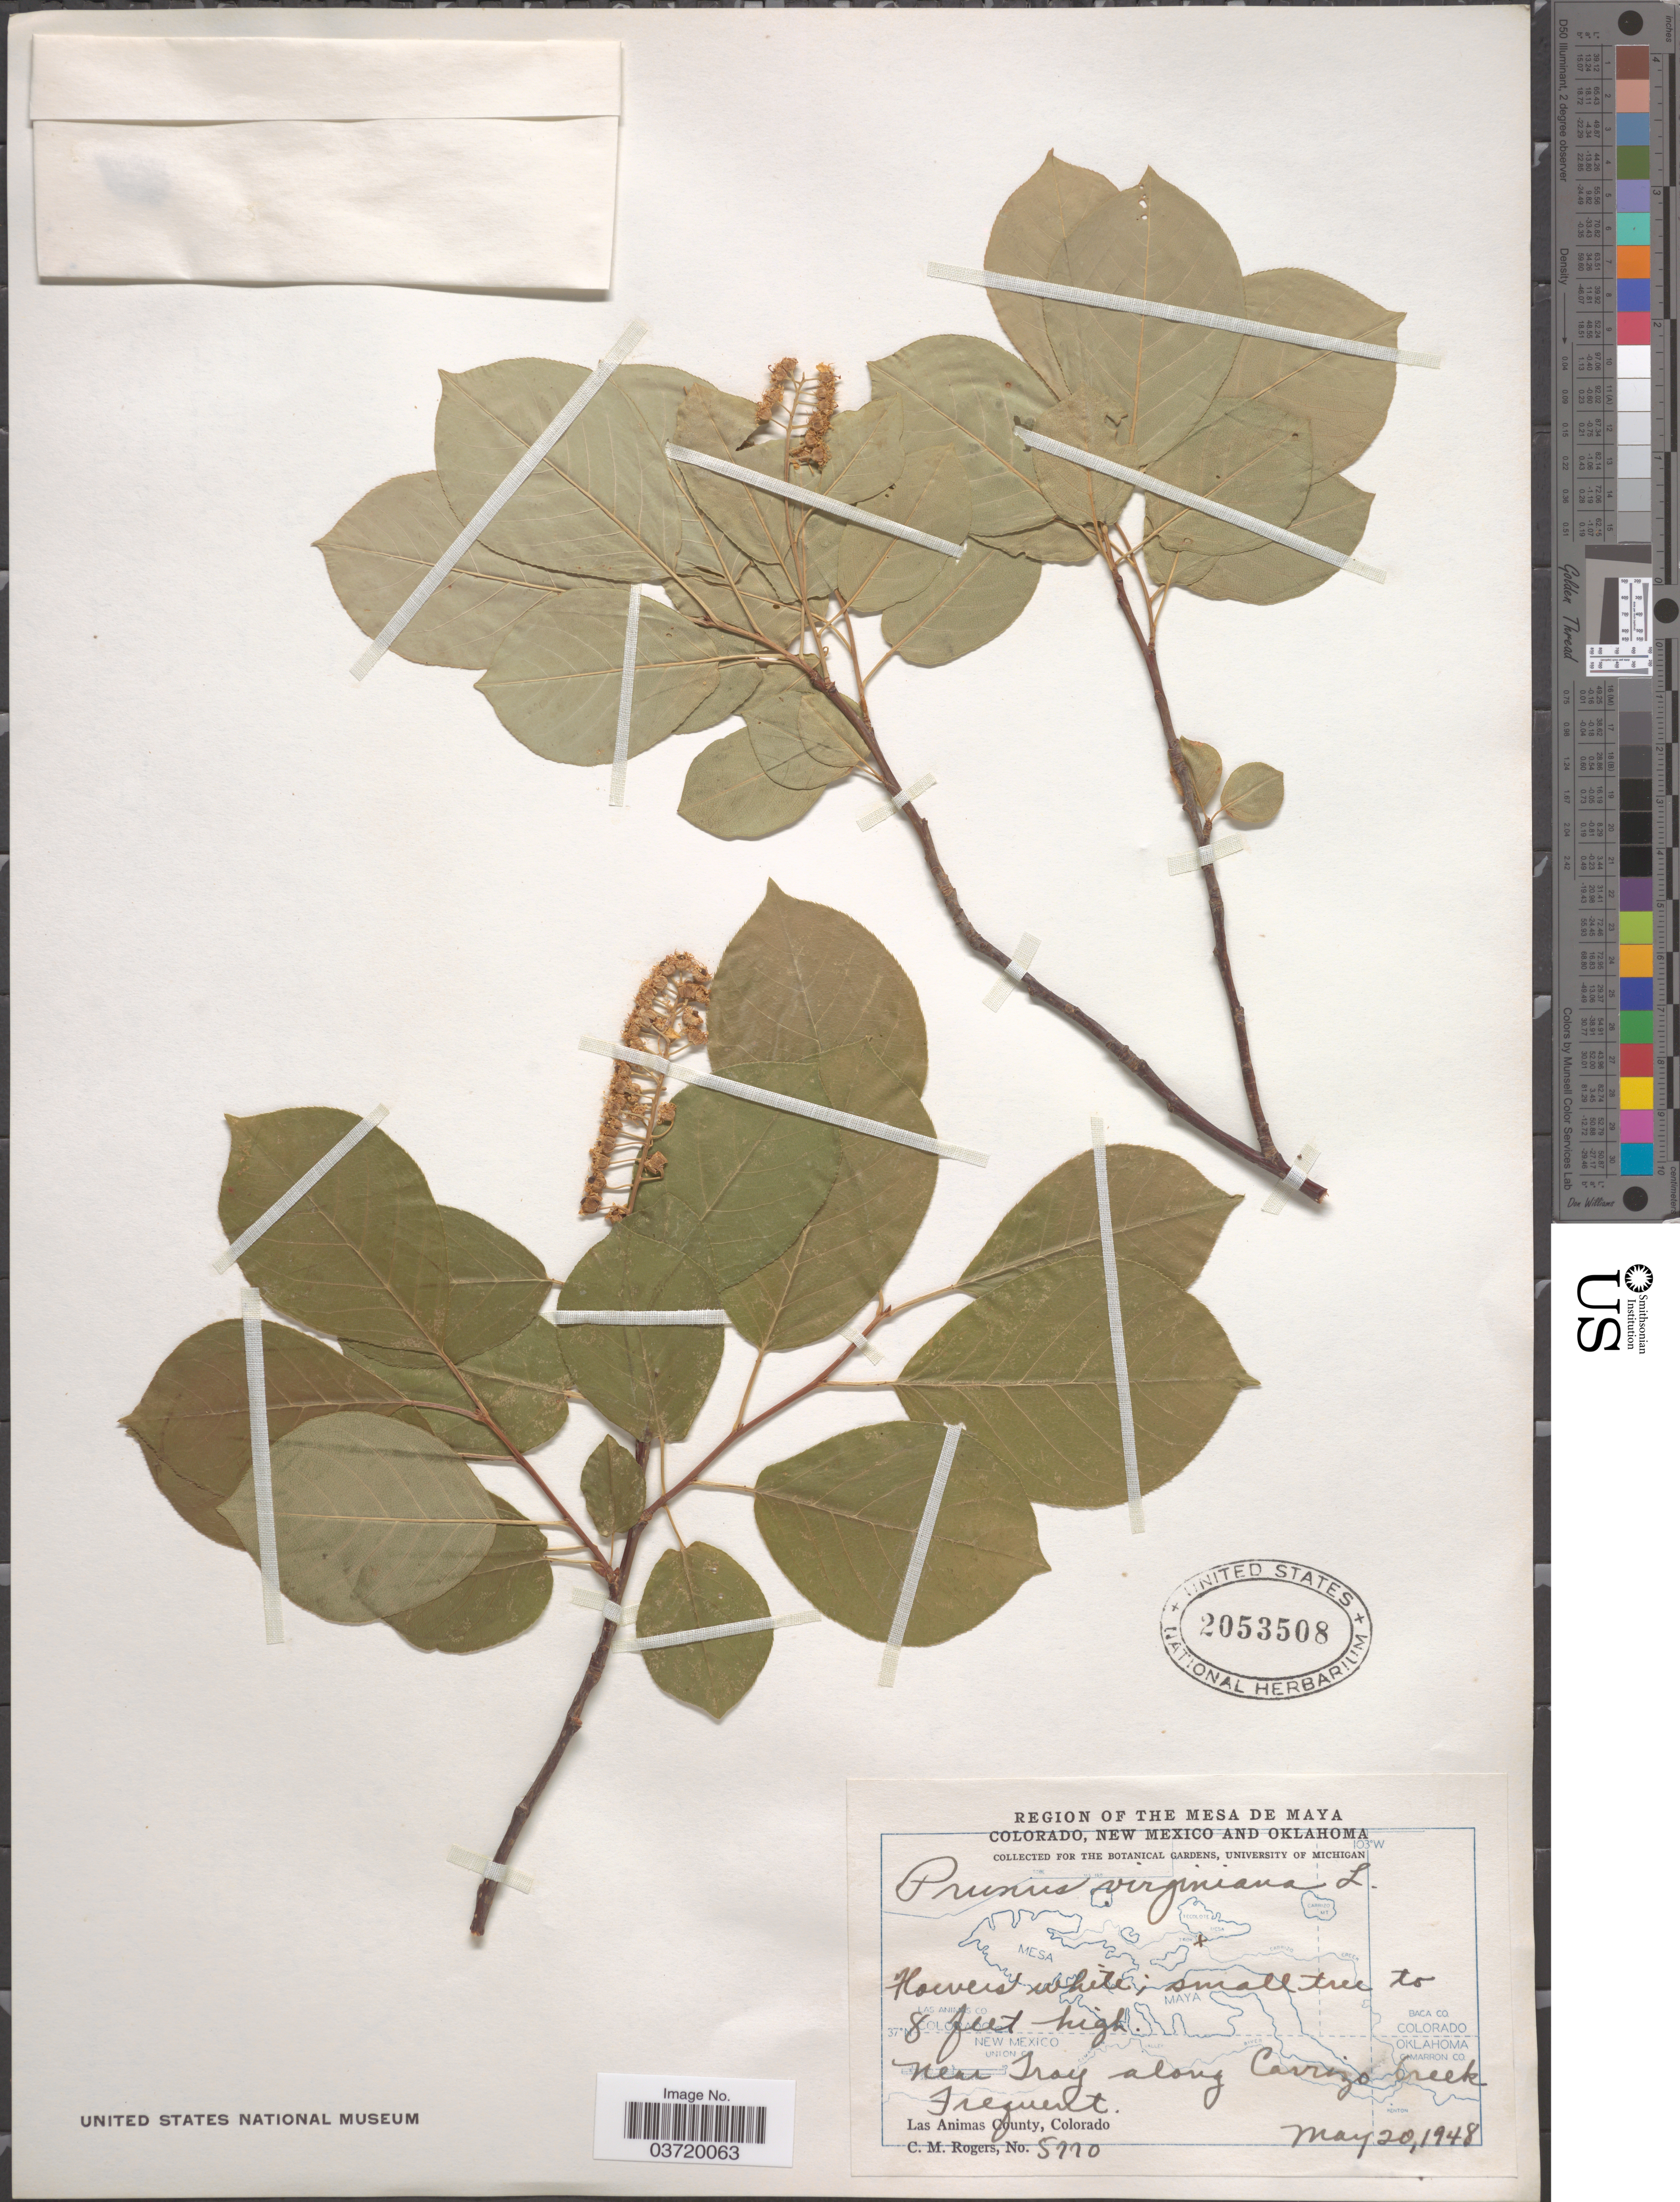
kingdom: Plantae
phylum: Tracheophyta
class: Magnoliopsida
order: Rosales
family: Rosaceae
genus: Prunus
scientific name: Prunus virginiana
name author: L.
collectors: C. M. Rogers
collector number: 5770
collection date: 1948-05-20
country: United States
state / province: Colorado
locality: Region of the Mesa de Maya. Near Troy along Cavizo Creek. Las Animas County.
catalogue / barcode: US 2053508